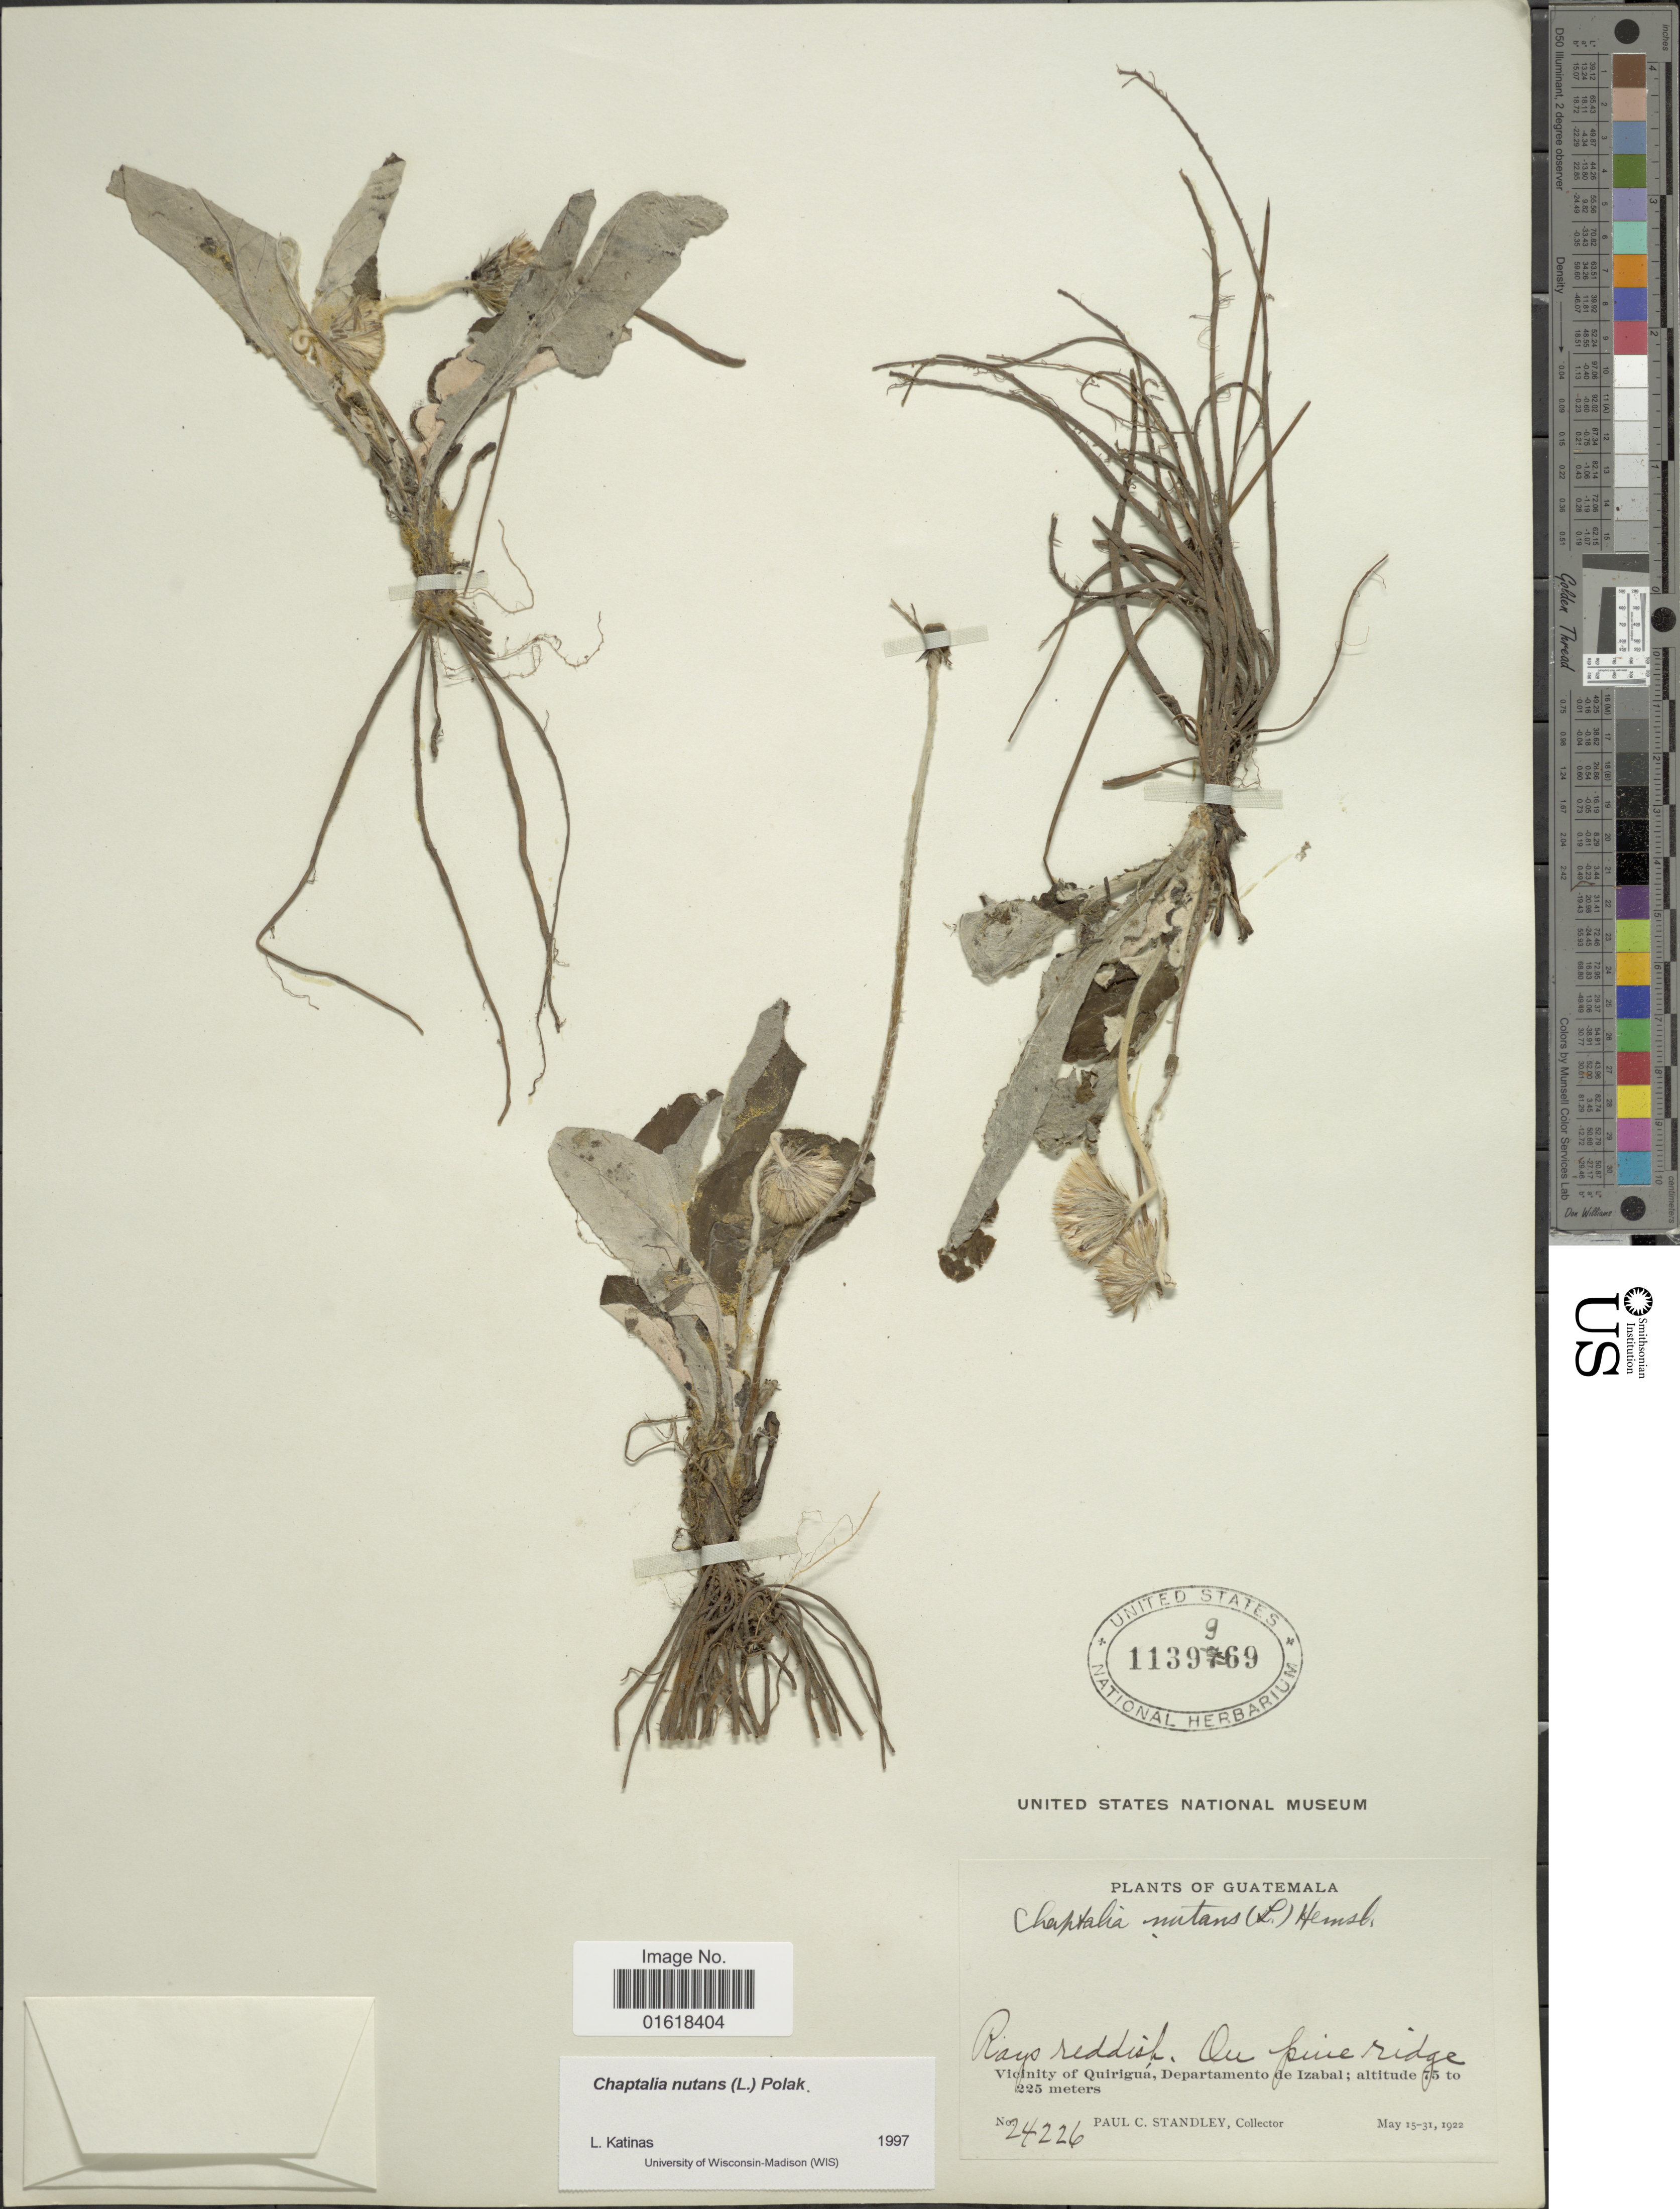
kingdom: Plantae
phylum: Tracheophyta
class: Magnoliopsida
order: Asterales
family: Asteraceae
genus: Chaptalia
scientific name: Chaptalia nutans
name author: (L.) Pol.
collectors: P. C. Standley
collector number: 24226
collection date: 1922-05-15/1922-05-31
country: Guatemala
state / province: Izabal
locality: On pure ridge. Vicinity of Quirigua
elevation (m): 75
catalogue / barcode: US 1139969